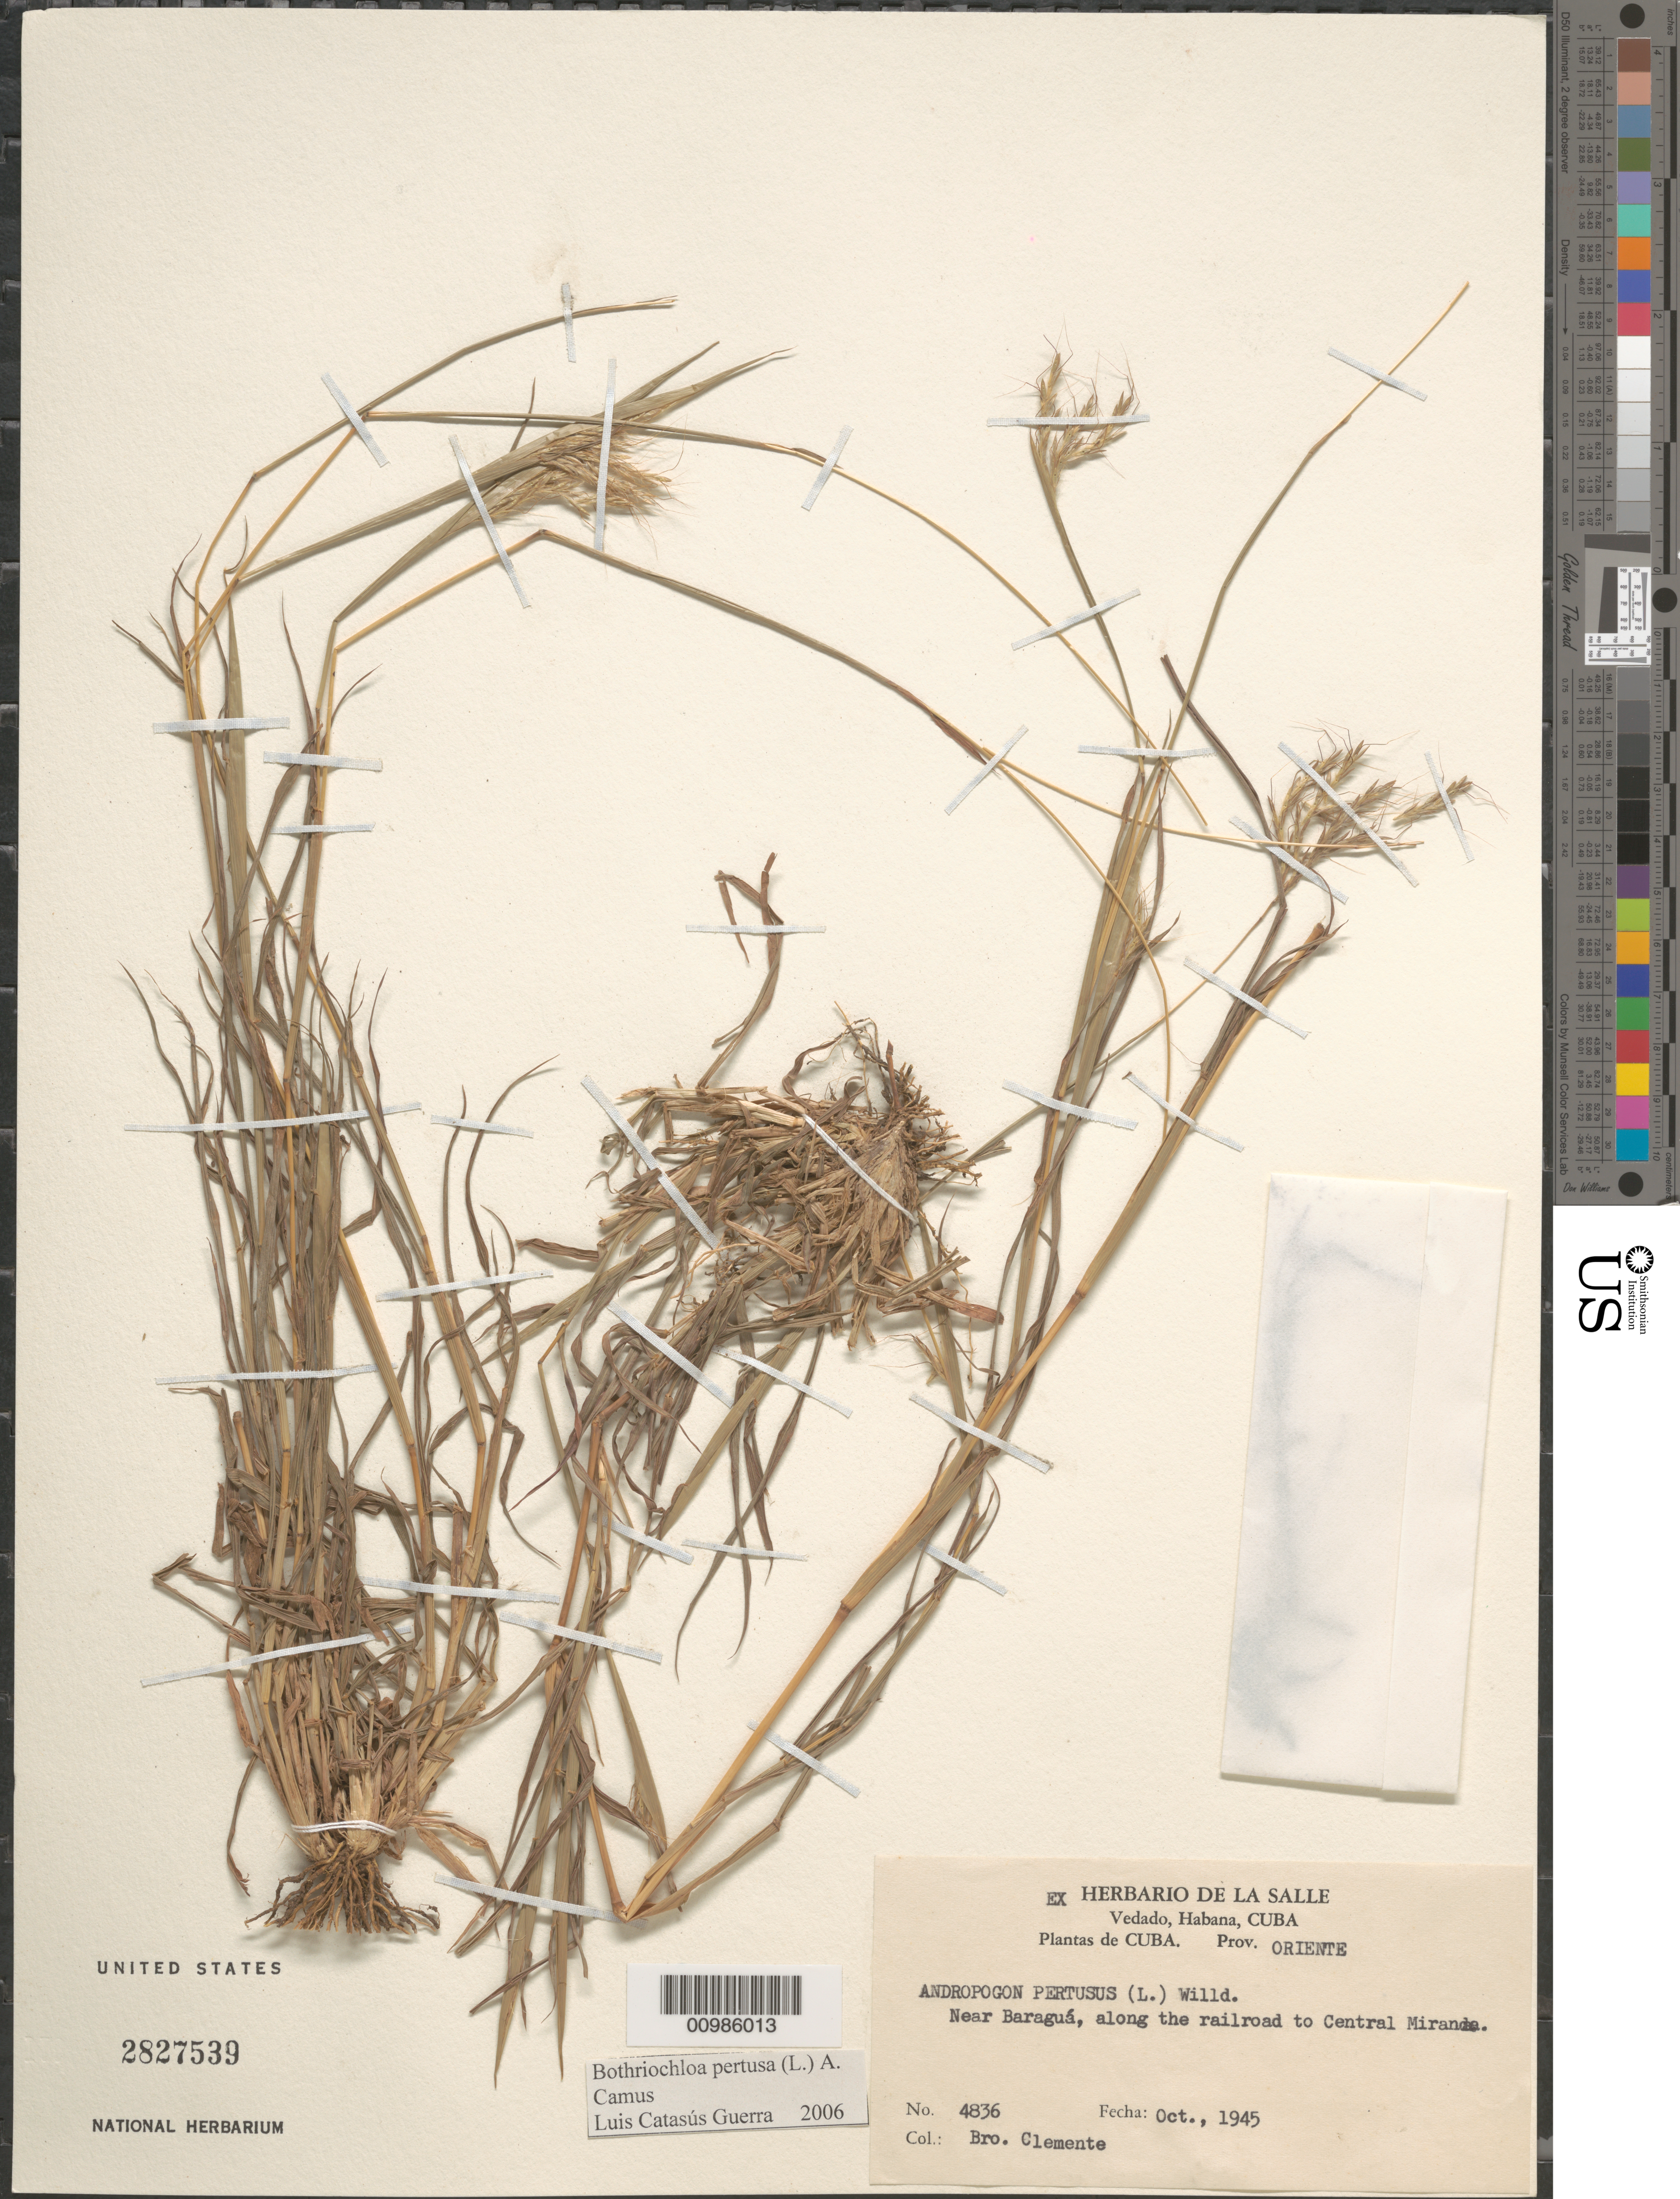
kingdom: Plantae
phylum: Tracheophyta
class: Liliopsida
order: Poales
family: Poaceae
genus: Bothriochloa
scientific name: Bothriochloa pertusa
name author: (L.) A. Camus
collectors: Bro. Clemente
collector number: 4836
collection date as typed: Oct 1945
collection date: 1945-10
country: Cuba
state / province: Oriente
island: Cuba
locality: Near Baragua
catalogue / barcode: US 2827539